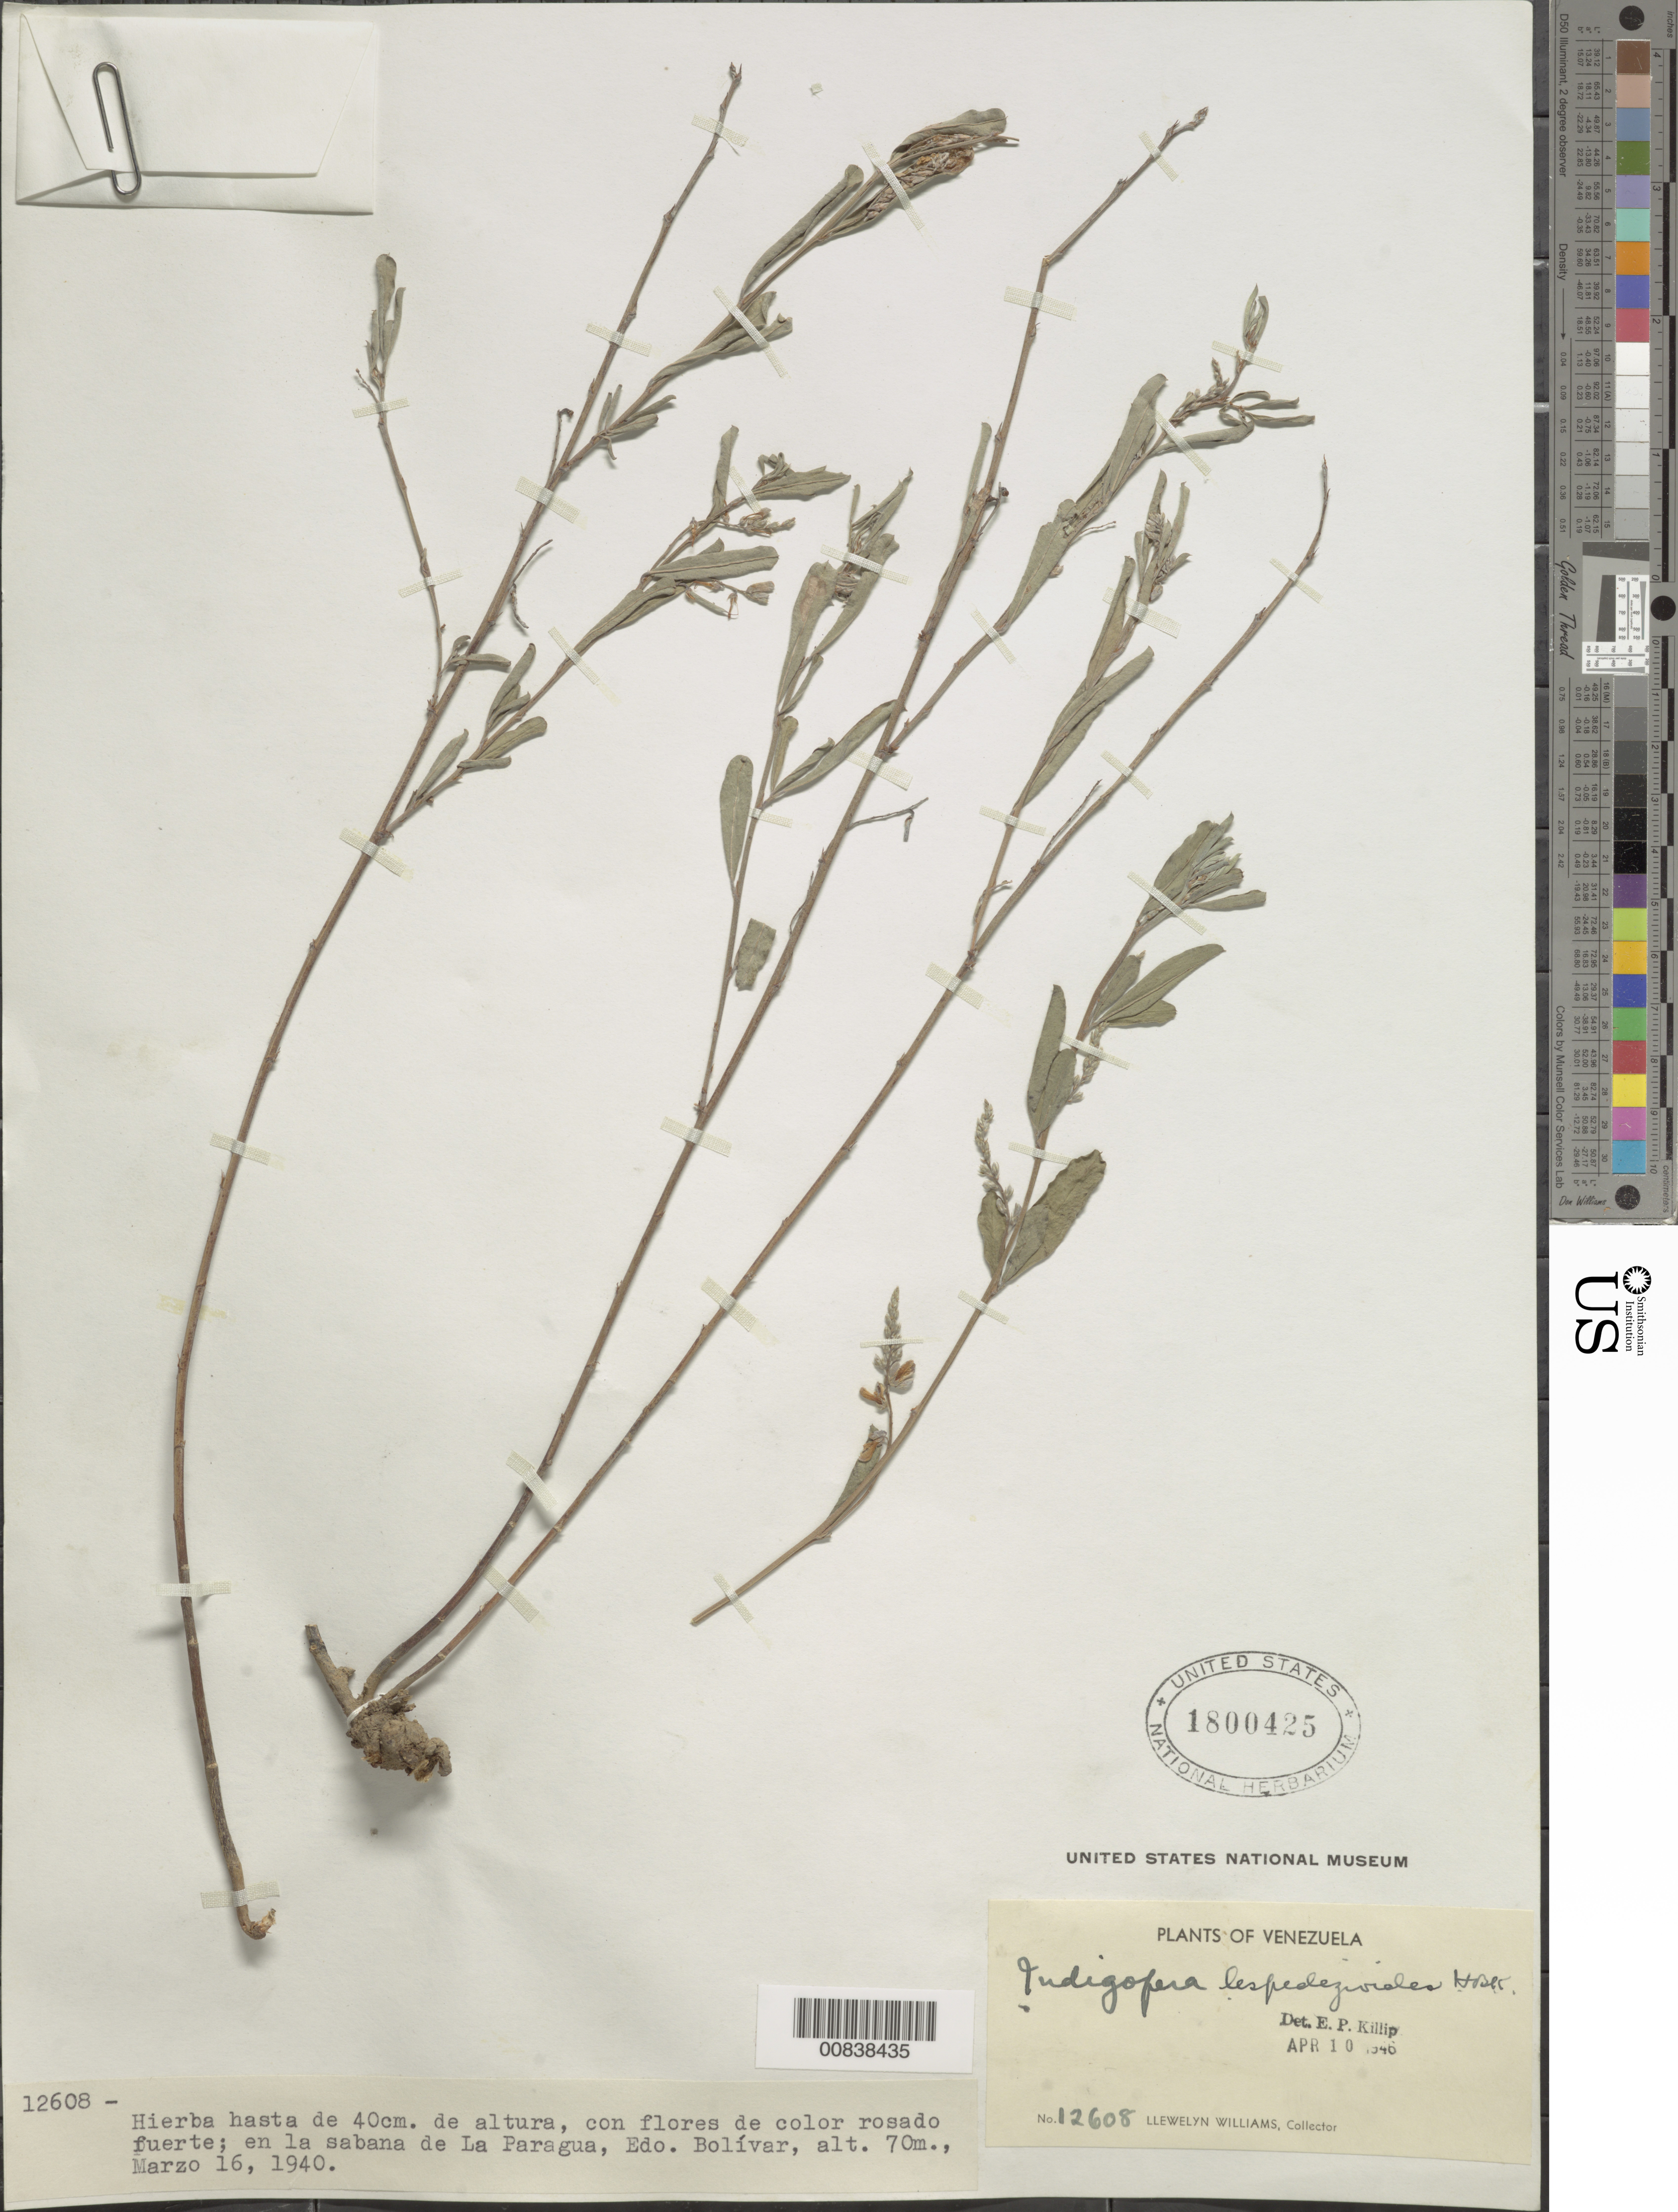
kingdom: Plantae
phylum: Tracheophyta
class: Magnoliopsida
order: Fabales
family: Fabaceae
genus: Indigofera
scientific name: Indigofera lespedezioides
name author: Kunth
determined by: Killip, Ellsworth P.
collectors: Ll. Williams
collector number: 12608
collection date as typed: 16-Mar-40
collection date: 1940-03-16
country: Venezuela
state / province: Bolívar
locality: La Paragua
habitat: Sabana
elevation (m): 70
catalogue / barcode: US 1800425